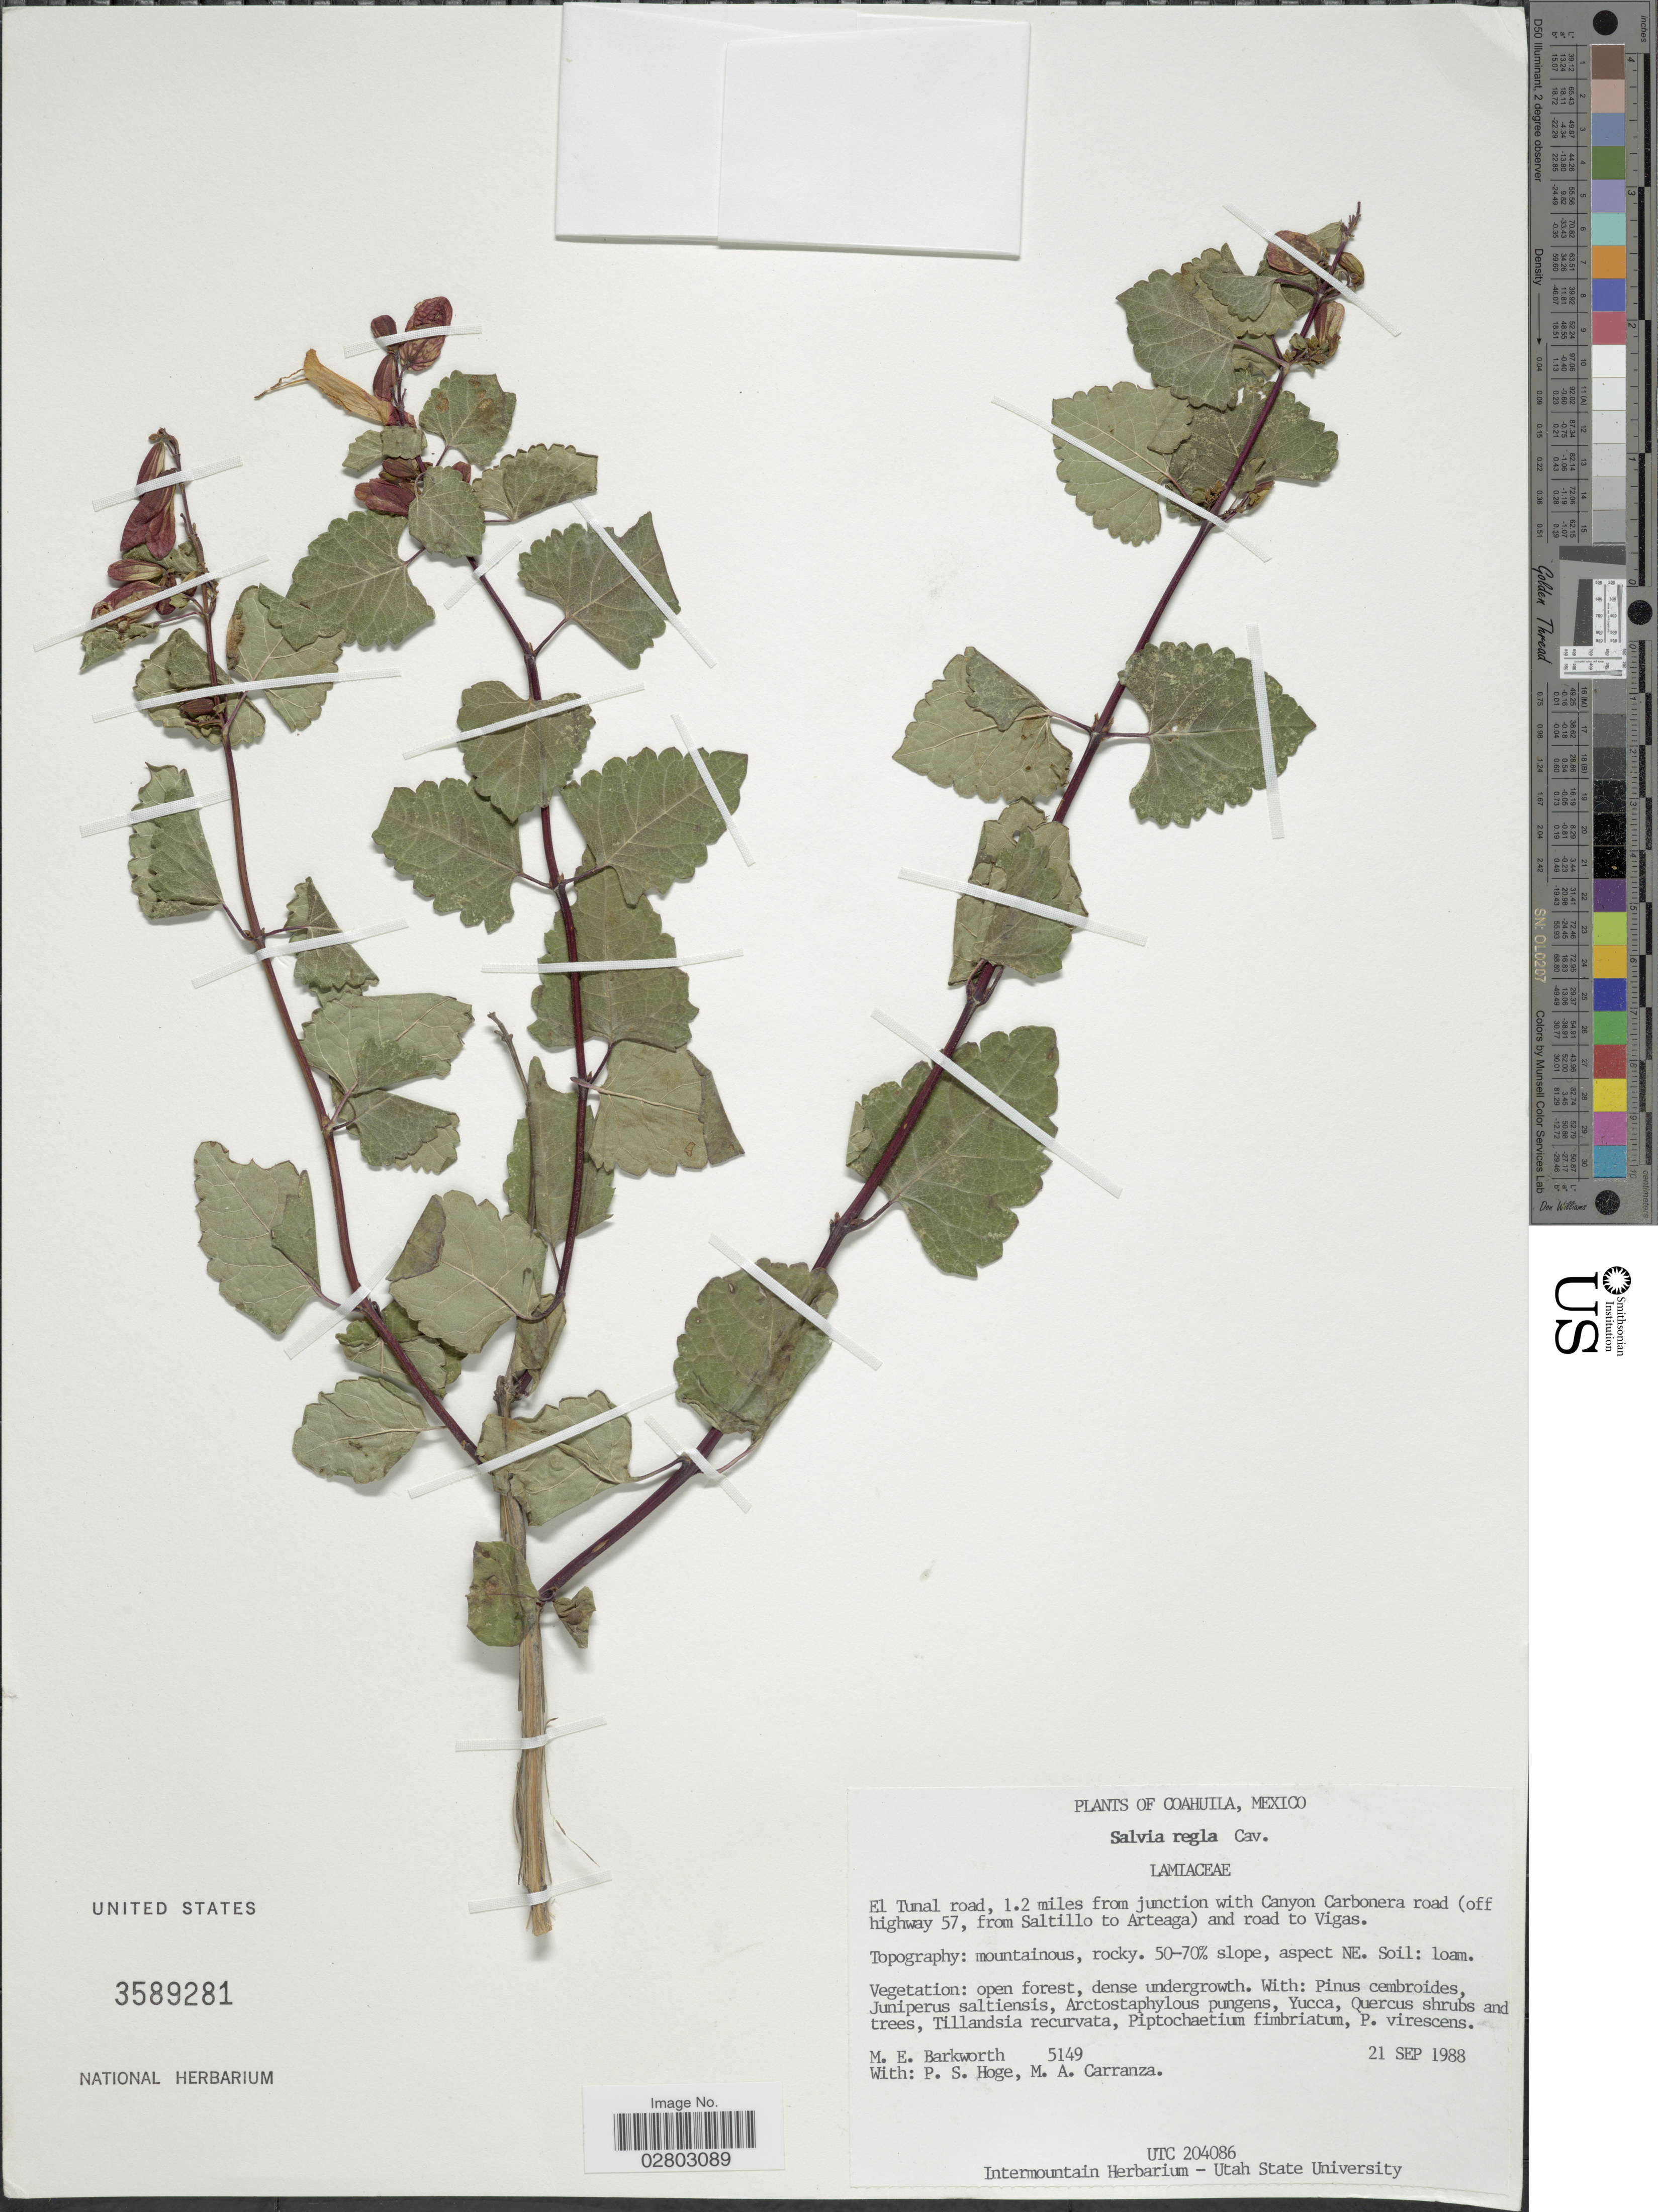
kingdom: Plantae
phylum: Tracheophyta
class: Magnoliopsida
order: Lamiales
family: Lamiaceae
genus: Salvia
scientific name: Salvia regla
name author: Cav.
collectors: M. E. Barkworth, P. S. Hoge & M. Carranza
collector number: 5149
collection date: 1988-09-21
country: Mexico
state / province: Coahuila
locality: Coahuila, Mexico, El Tunal road, 1.2 miles from junction with Canyon Carbonera road (off highway 57, from Saltillo to Arteaga) and road to Vigas.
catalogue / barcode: US 3589281